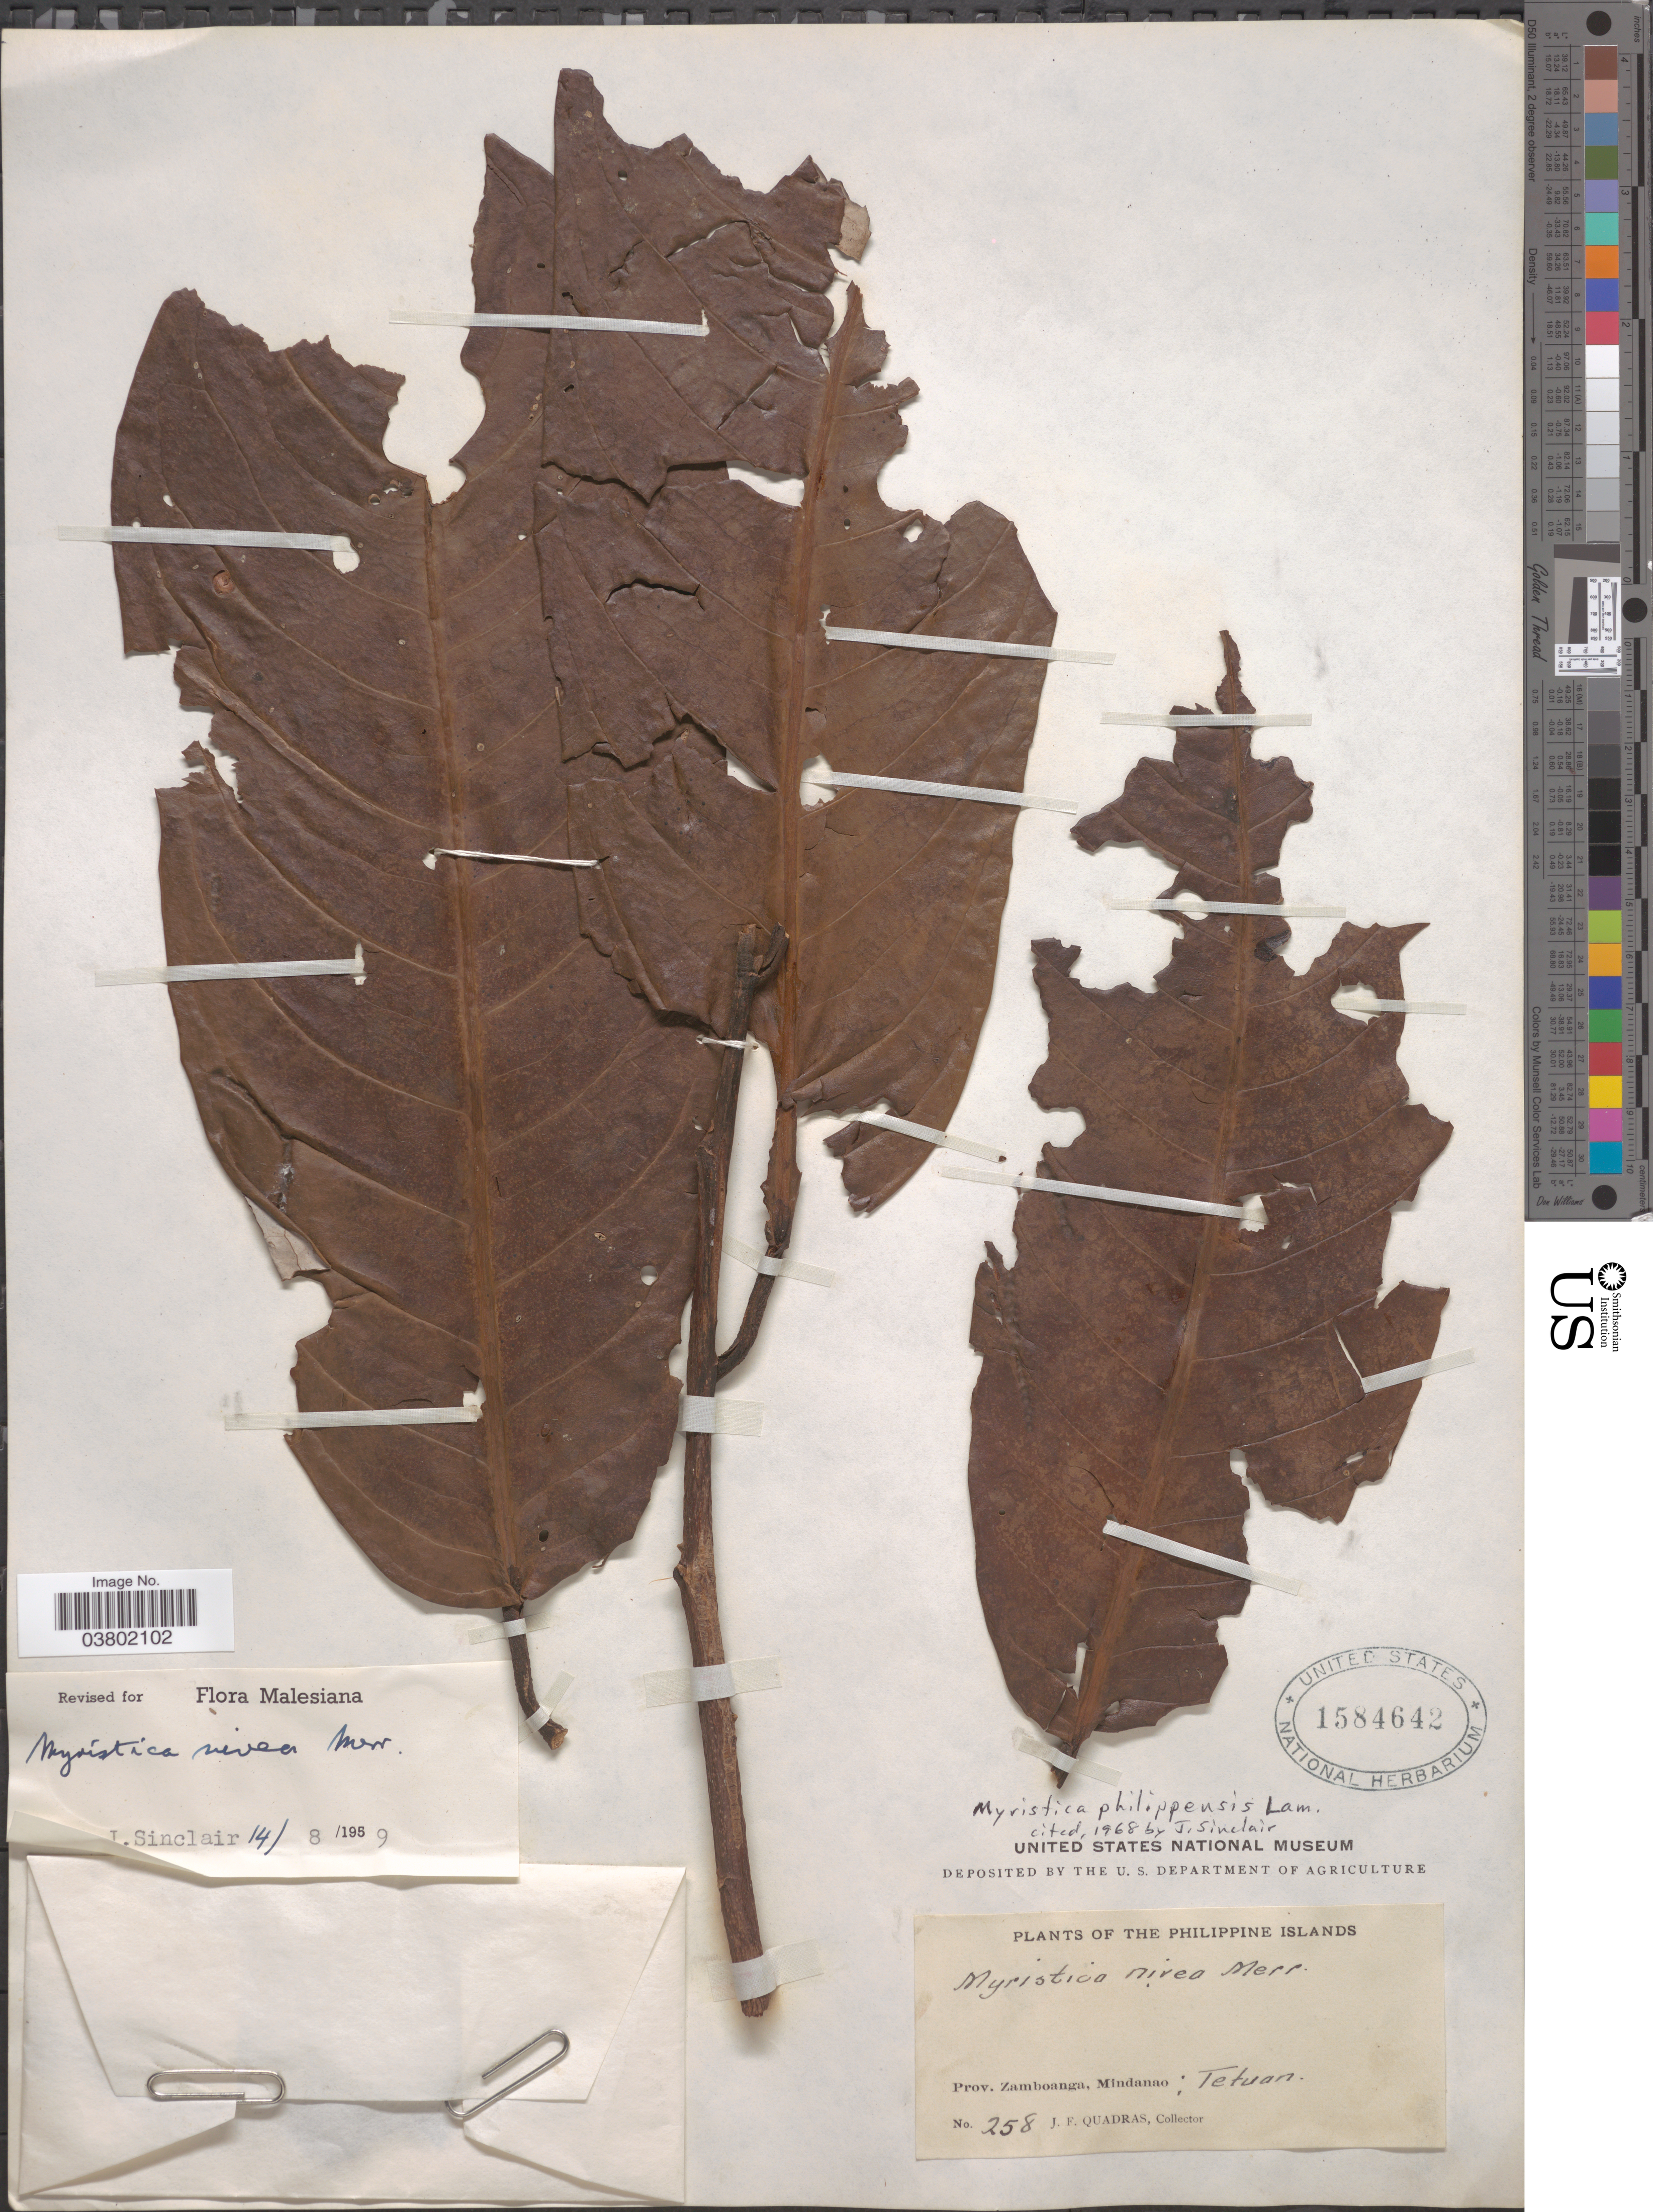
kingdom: Plantae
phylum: Tracheophyta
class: Magnoliopsida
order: Magnoliales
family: Myristicaceae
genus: Myristica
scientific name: Myristica philippensis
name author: Lam.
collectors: J. Quadras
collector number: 258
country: Philippines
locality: Philippine Islands. Prov. Zamboanga, Mindanao; Tetuan.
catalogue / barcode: US 1584642